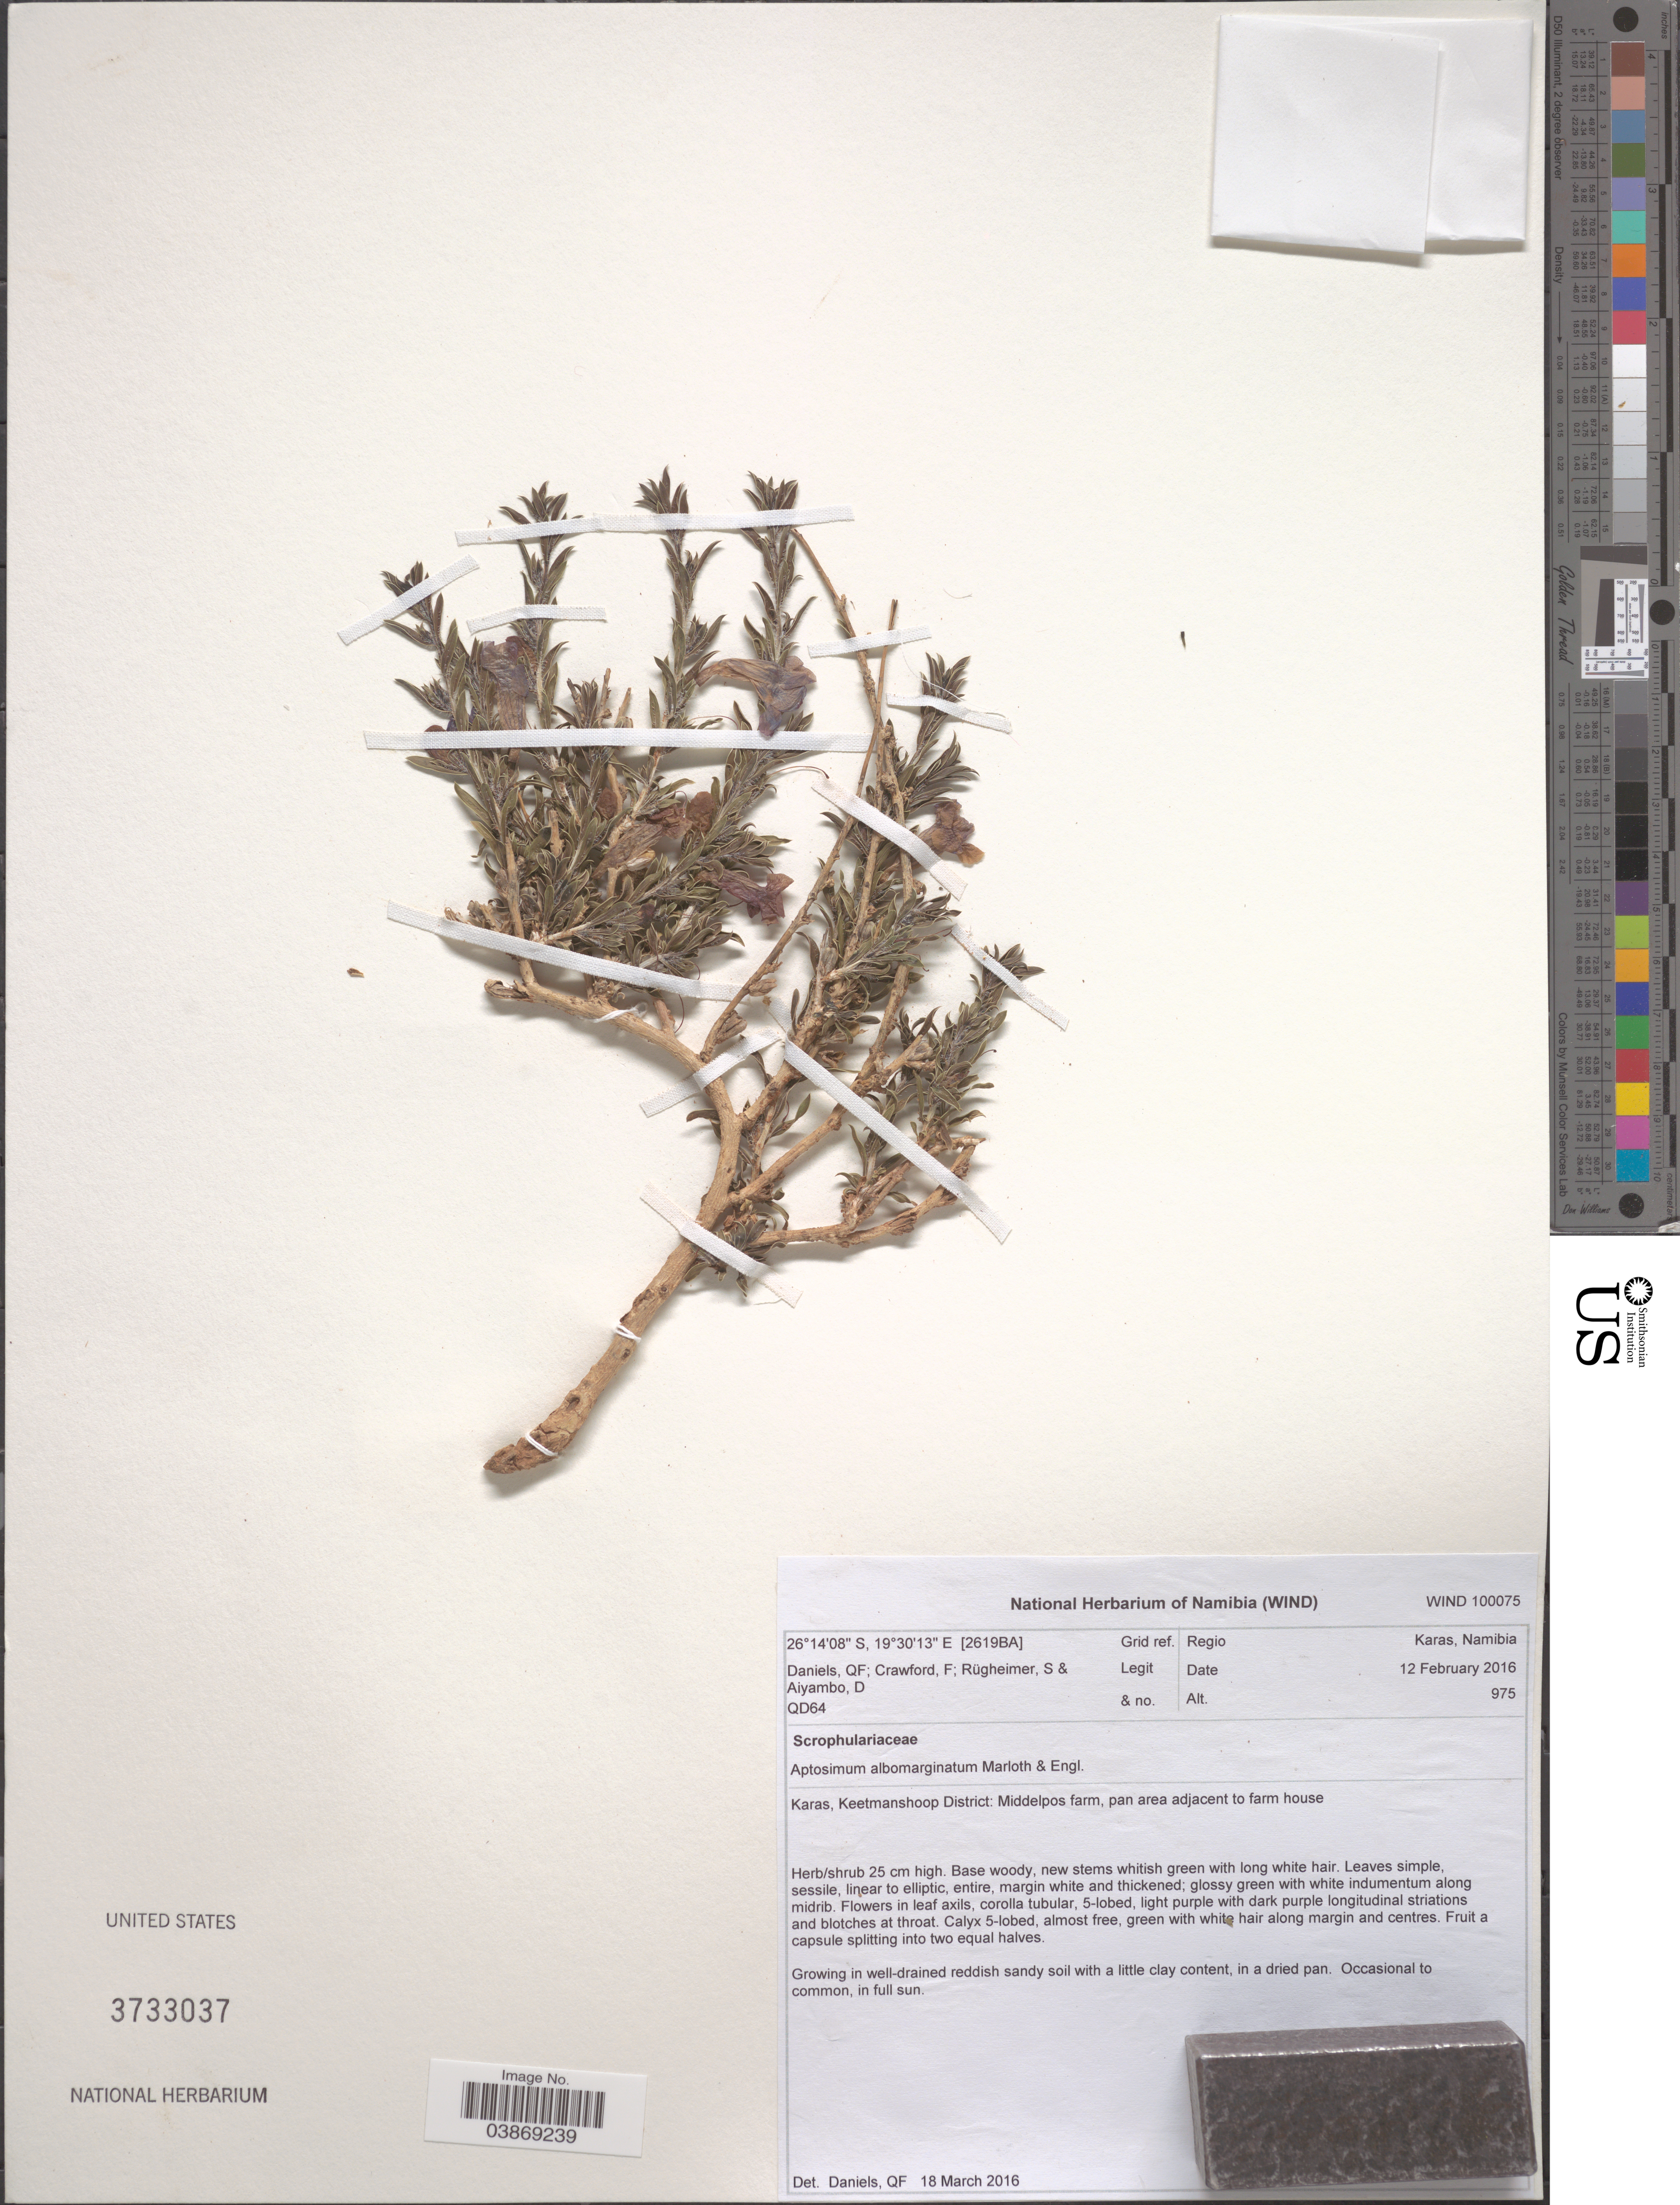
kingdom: Plantae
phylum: Tracheophyta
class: Magnoliopsida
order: Lamiales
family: Scrophulariaceae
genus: Aptosimum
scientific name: Aptosimum albomarginatum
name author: Marloth & Engl.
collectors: Q. Daniels, F. Crawford, S. Rugheimer & D. Aiyambo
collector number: QD64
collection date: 2016-02-12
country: Namibia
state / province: Karas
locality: Grid ref. [2619BA]. Regio Karas. Karas, Keetmanshoop District: Middelpos farm.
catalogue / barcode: US 3733037